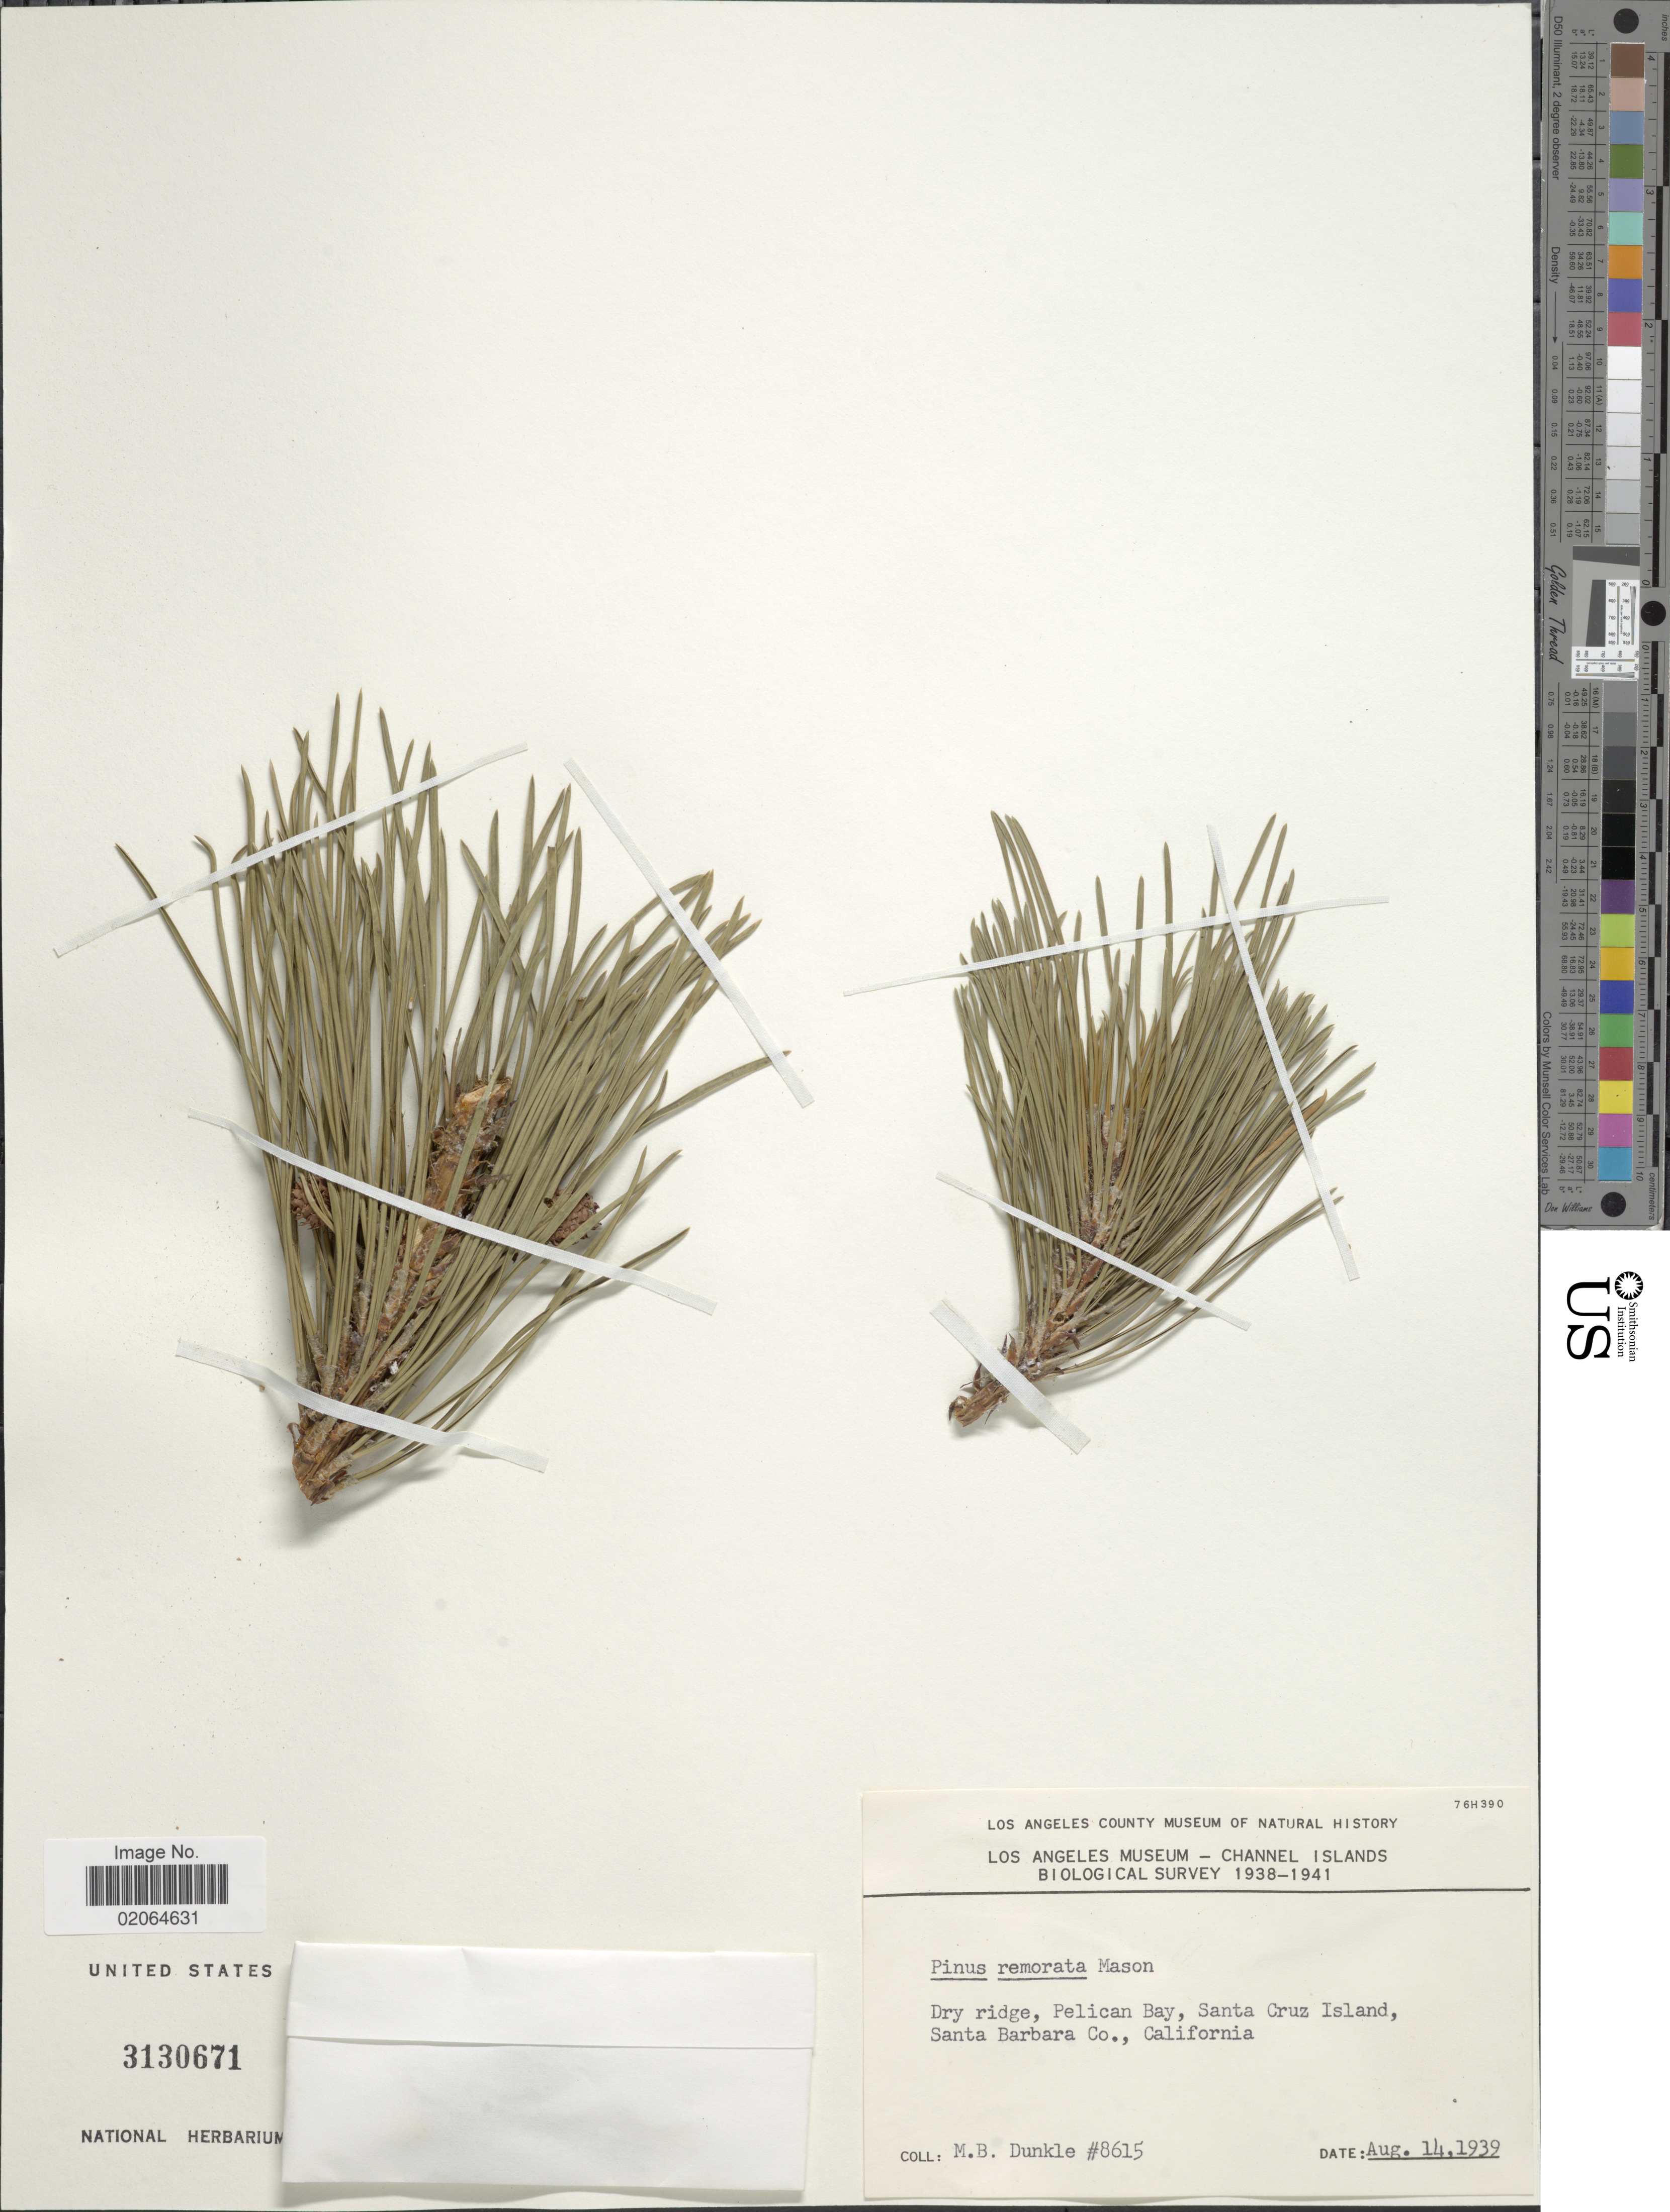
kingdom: Plantae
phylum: Tracheophyta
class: Pinopsida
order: Pinales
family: Pinaceae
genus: Pinus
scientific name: Pinus remota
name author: (Little) D.K. Bailey & D. Hawksw.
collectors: M. Dunkle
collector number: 8615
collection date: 1939-08-14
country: United States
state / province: California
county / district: Santa Barbara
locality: Dry ridge, Pelican Bay, Santa Cruz Island, Santa Barbara Co.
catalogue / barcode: US 3130671